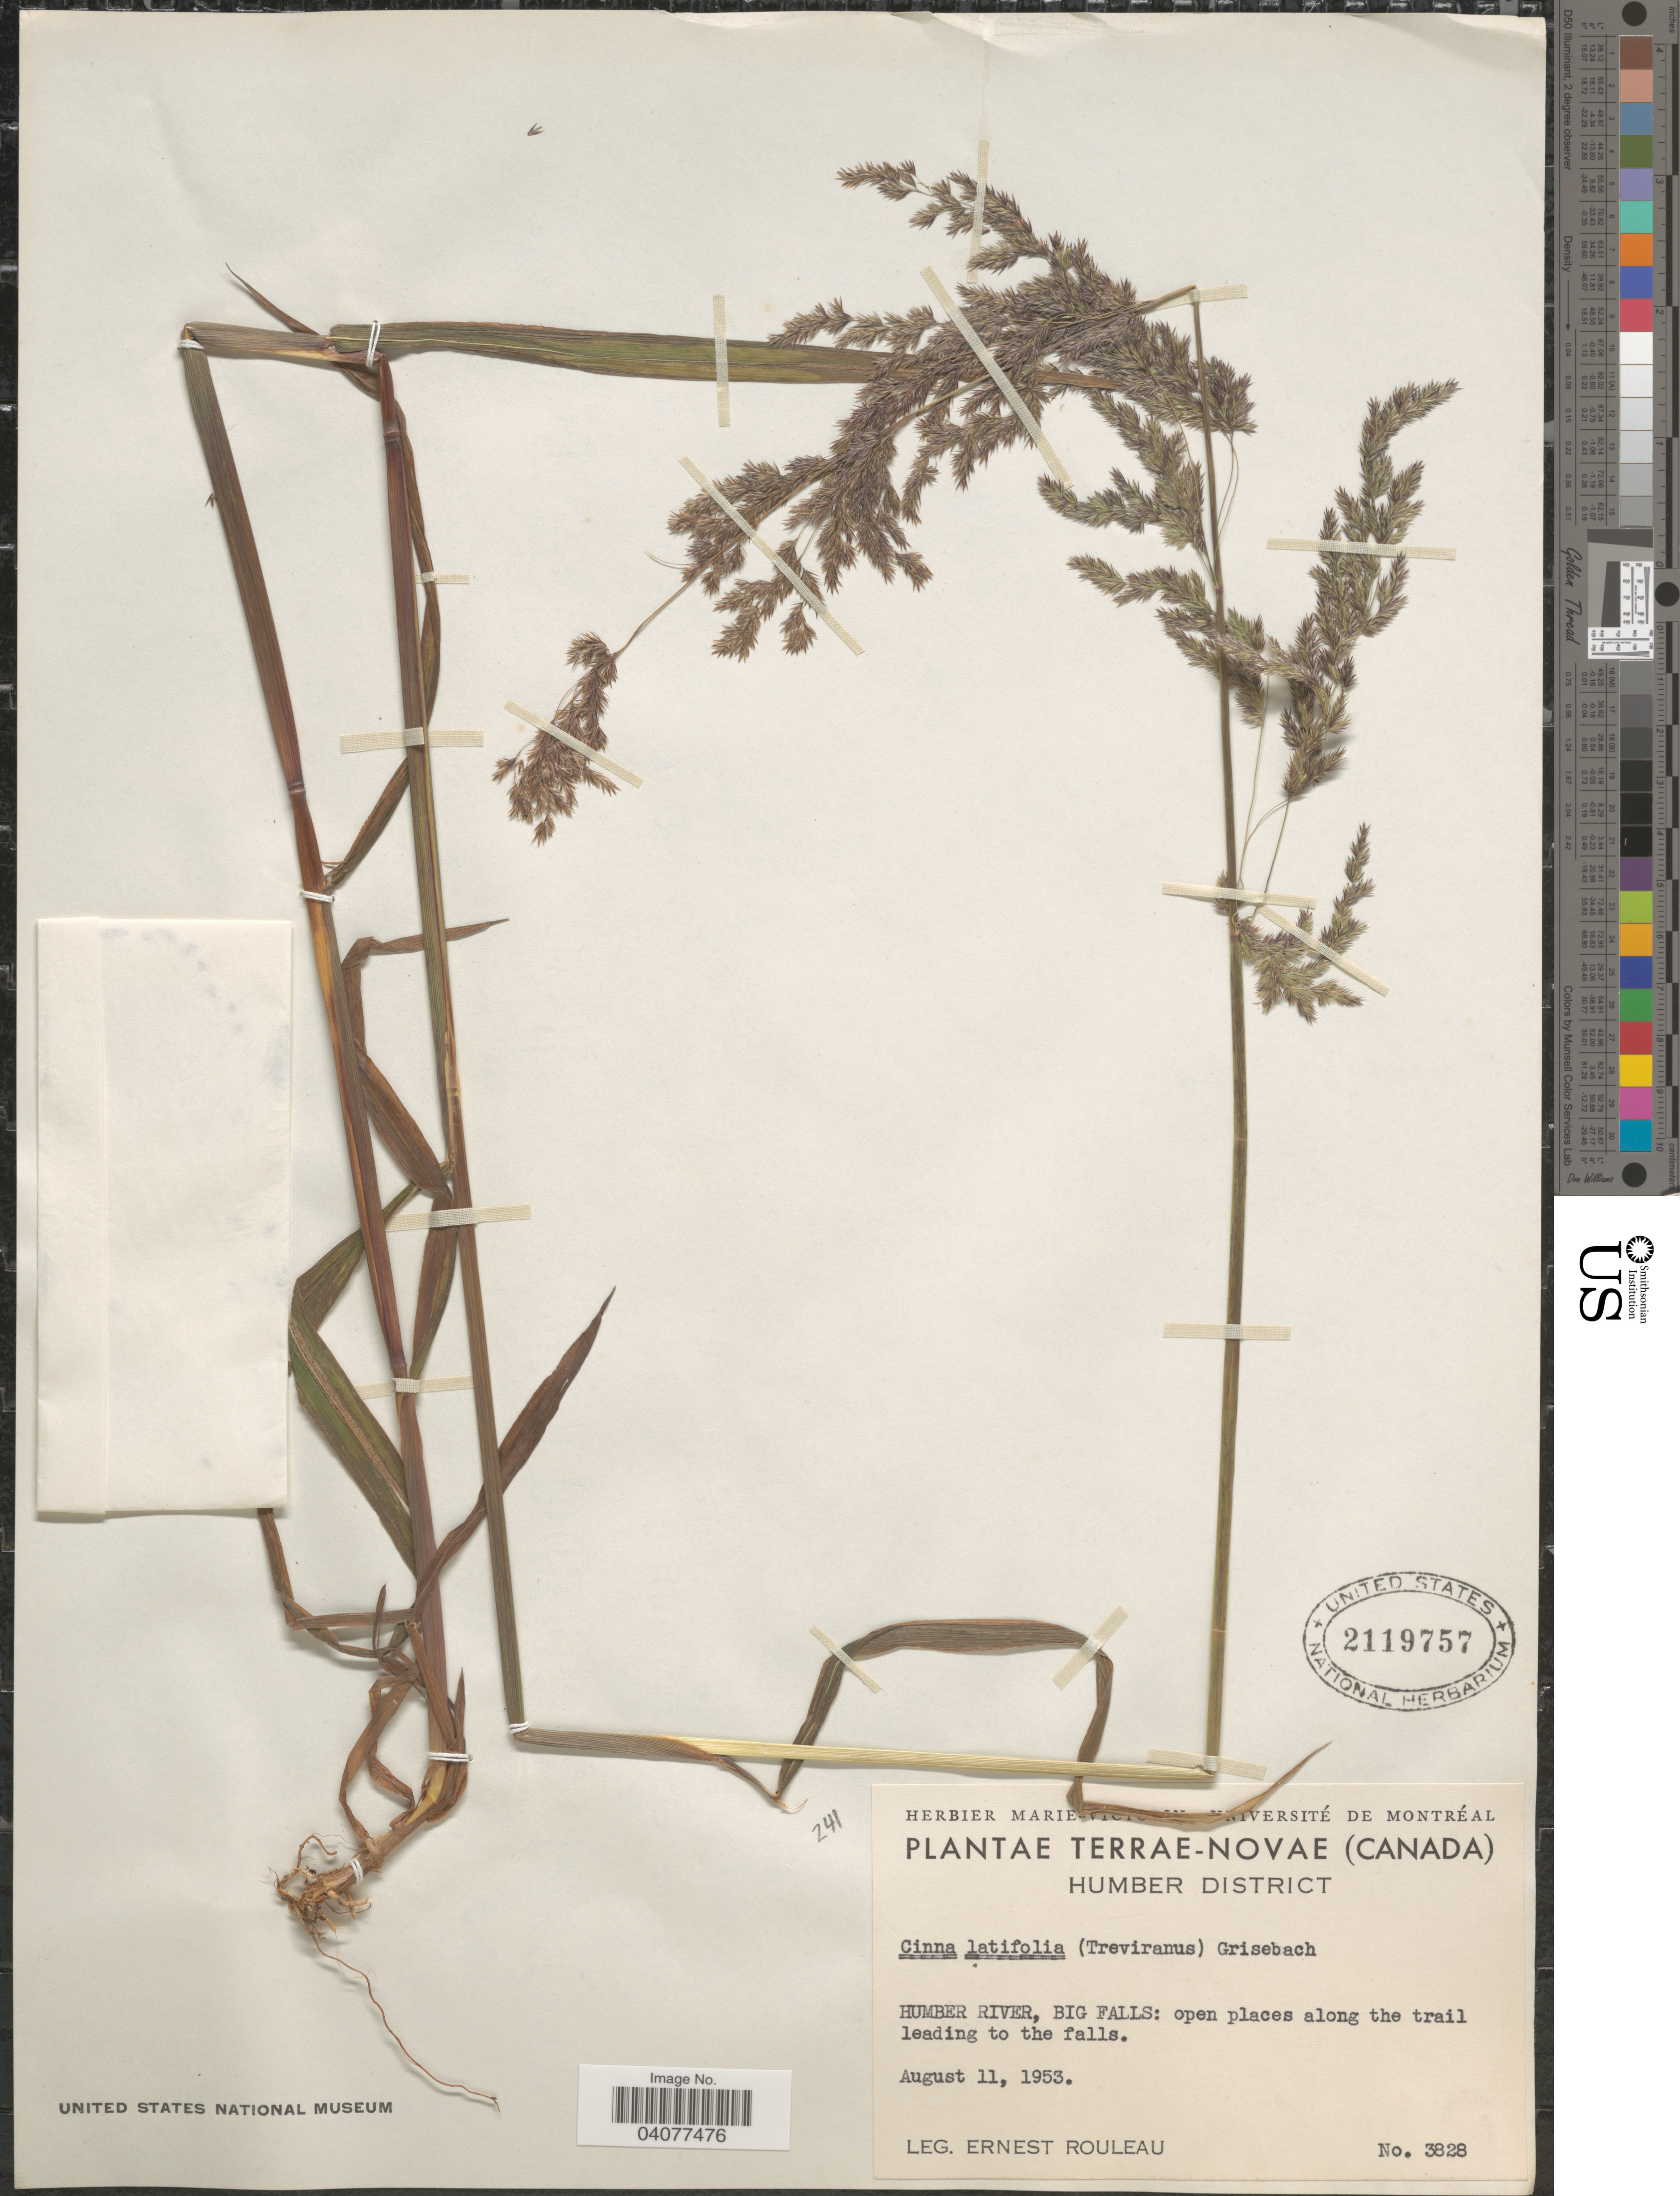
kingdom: Plantae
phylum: Tracheophyta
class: Liliopsida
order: Poales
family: Poaceae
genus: Cinna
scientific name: Cinna latifolia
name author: (Trevir. ex Goeppert) Griseb.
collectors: J. Rouleau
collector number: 3828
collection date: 1953-08-11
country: Canada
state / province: Newfoundland and Labrador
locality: Terrae-Novae. Humber District. Humber River, Big Falls: open places along the trail leading to the falls.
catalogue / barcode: US 2119757